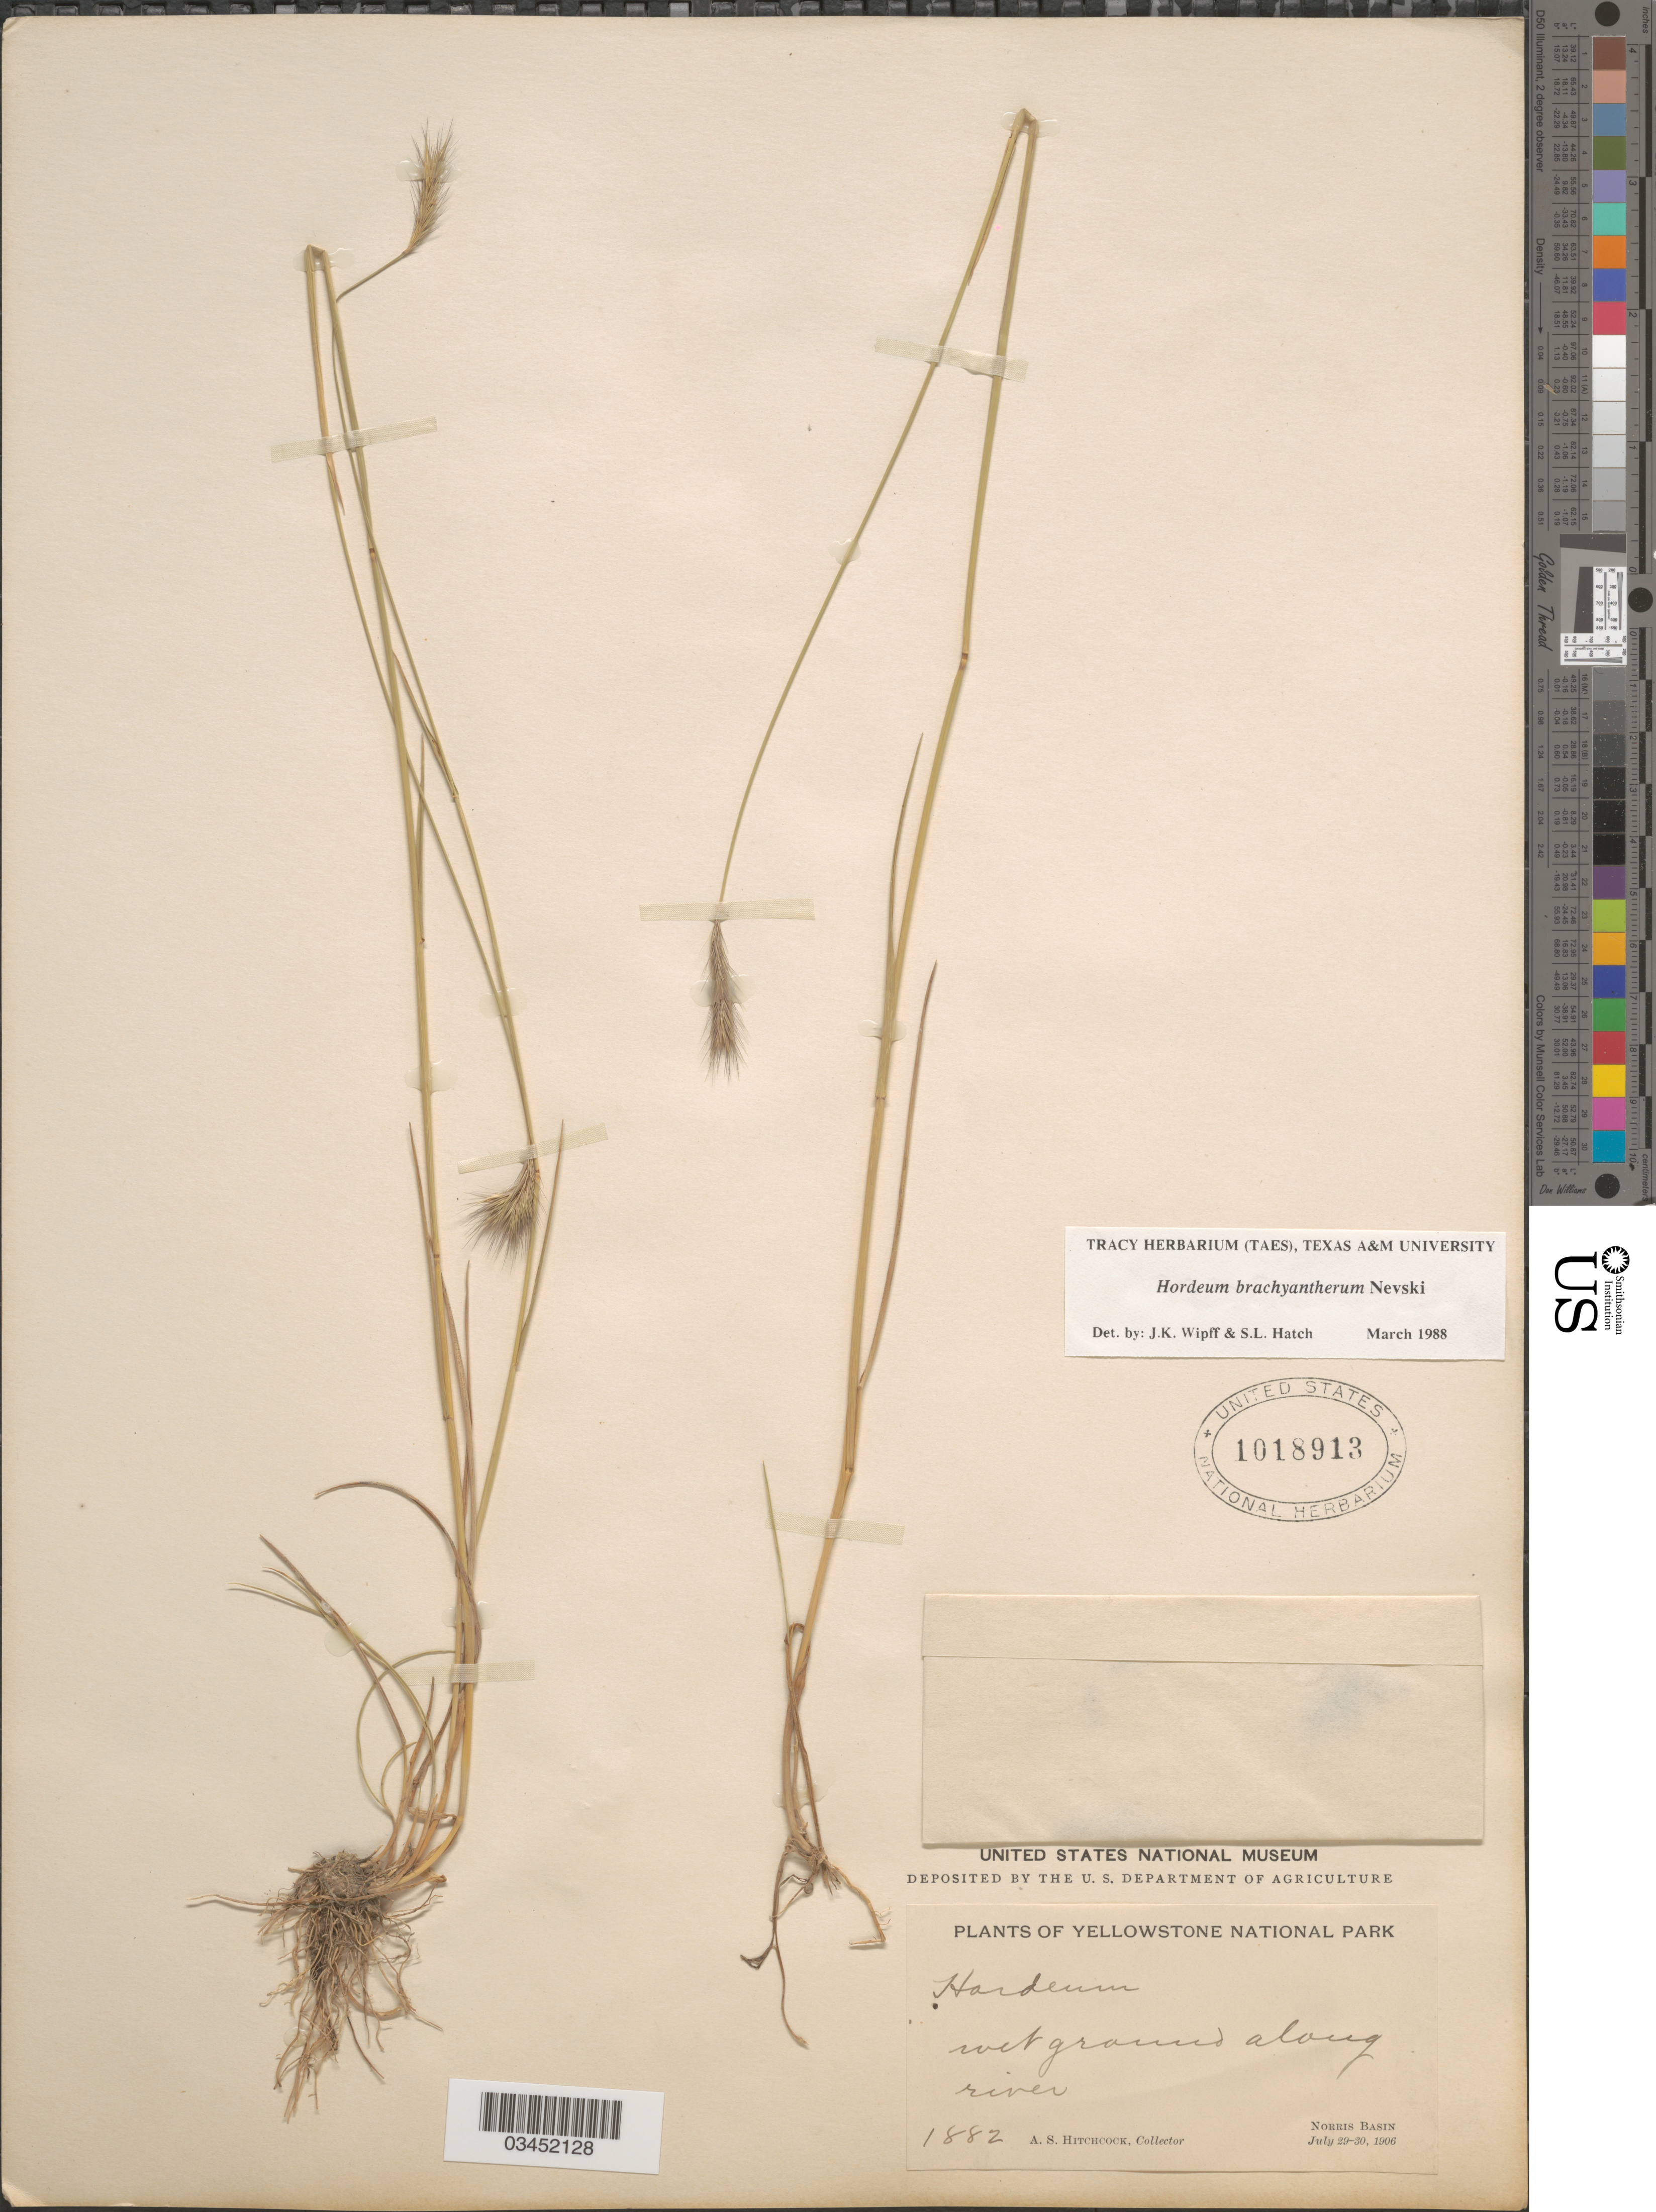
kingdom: Plantae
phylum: Tracheophyta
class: Liliopsida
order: Poales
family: Poaceae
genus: Hordeum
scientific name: Hordeum brachyantherum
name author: Nevski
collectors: A. S. Hitchcock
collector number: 1882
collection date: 1906-07-29/1906-07-30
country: United States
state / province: Wyoming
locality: Yellowstone National Park. Wet ground along river. Norris Basin.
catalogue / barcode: US 1018913